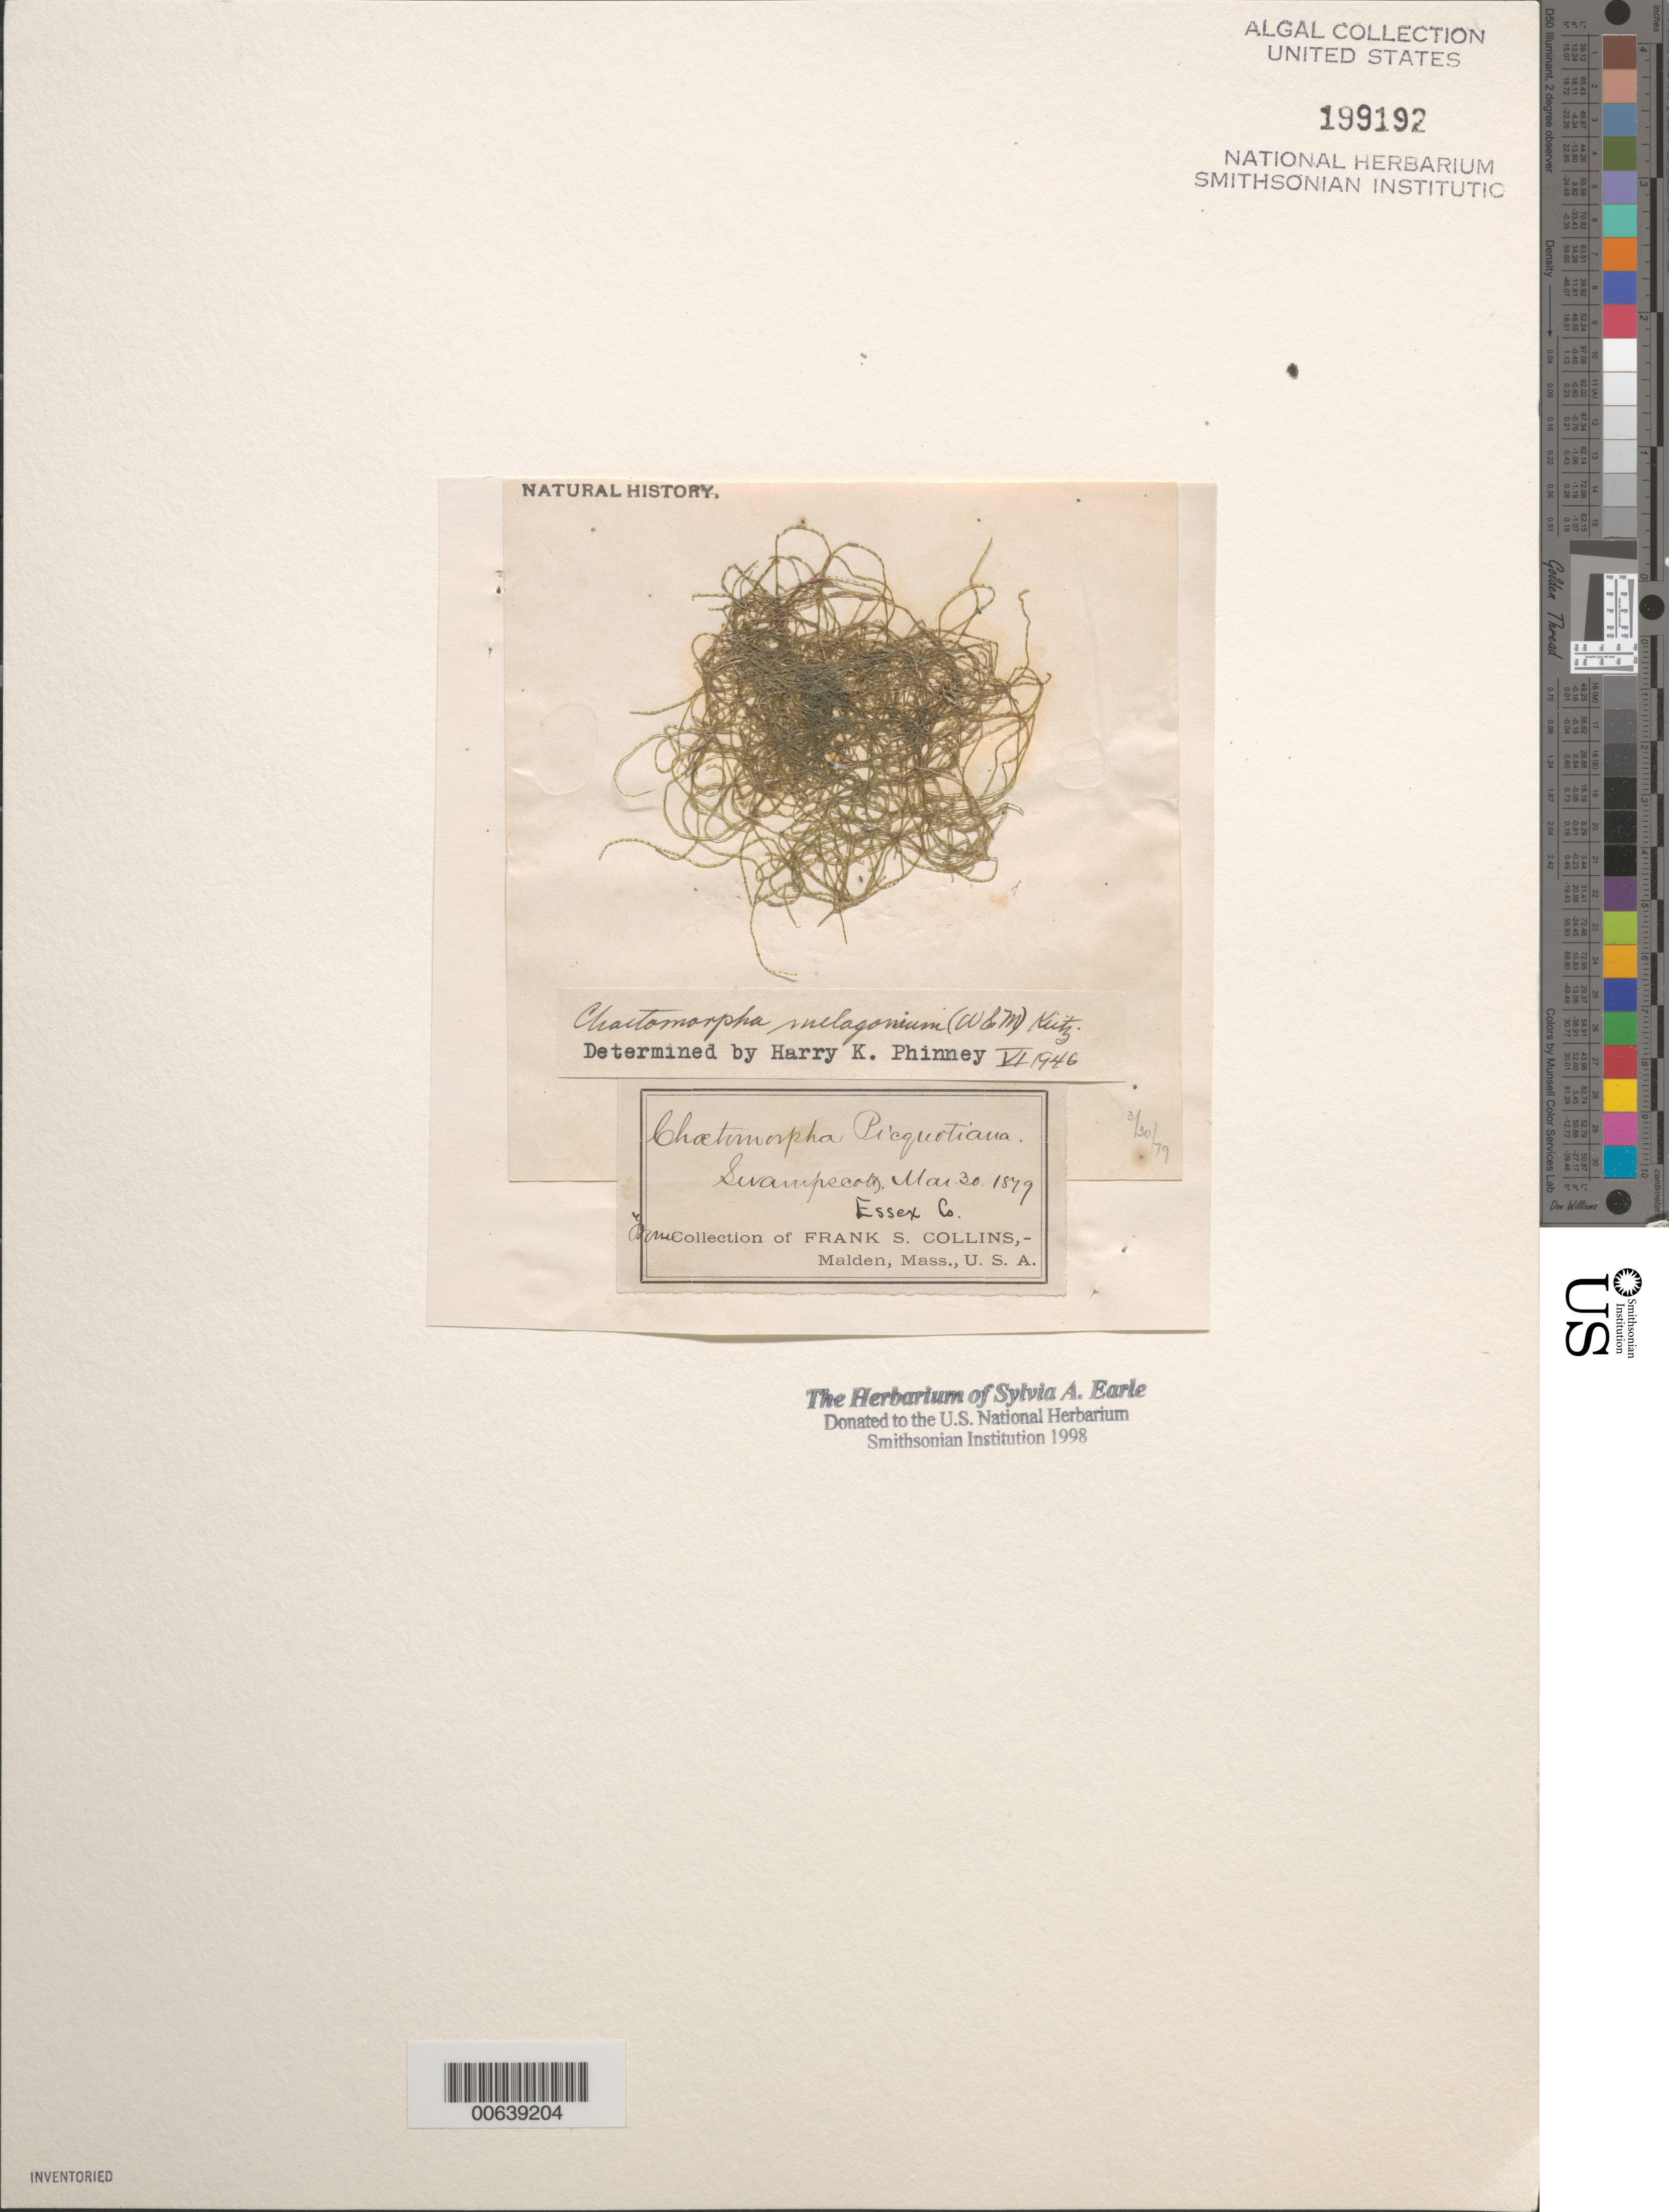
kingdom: Plantae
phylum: Chlorophyta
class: Ulvophyceae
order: Cladophorales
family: Cladophoraceae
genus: Chaetomorpha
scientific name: Chaetomorpha melagonium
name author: (F. Weber & D. Mohr) Kützing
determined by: Phinney, H. K.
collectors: F. Collins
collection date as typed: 30 Mar 1879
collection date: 1879-03-30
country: United States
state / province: Massachusetts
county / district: Essex County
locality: Swampscott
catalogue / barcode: US 199192